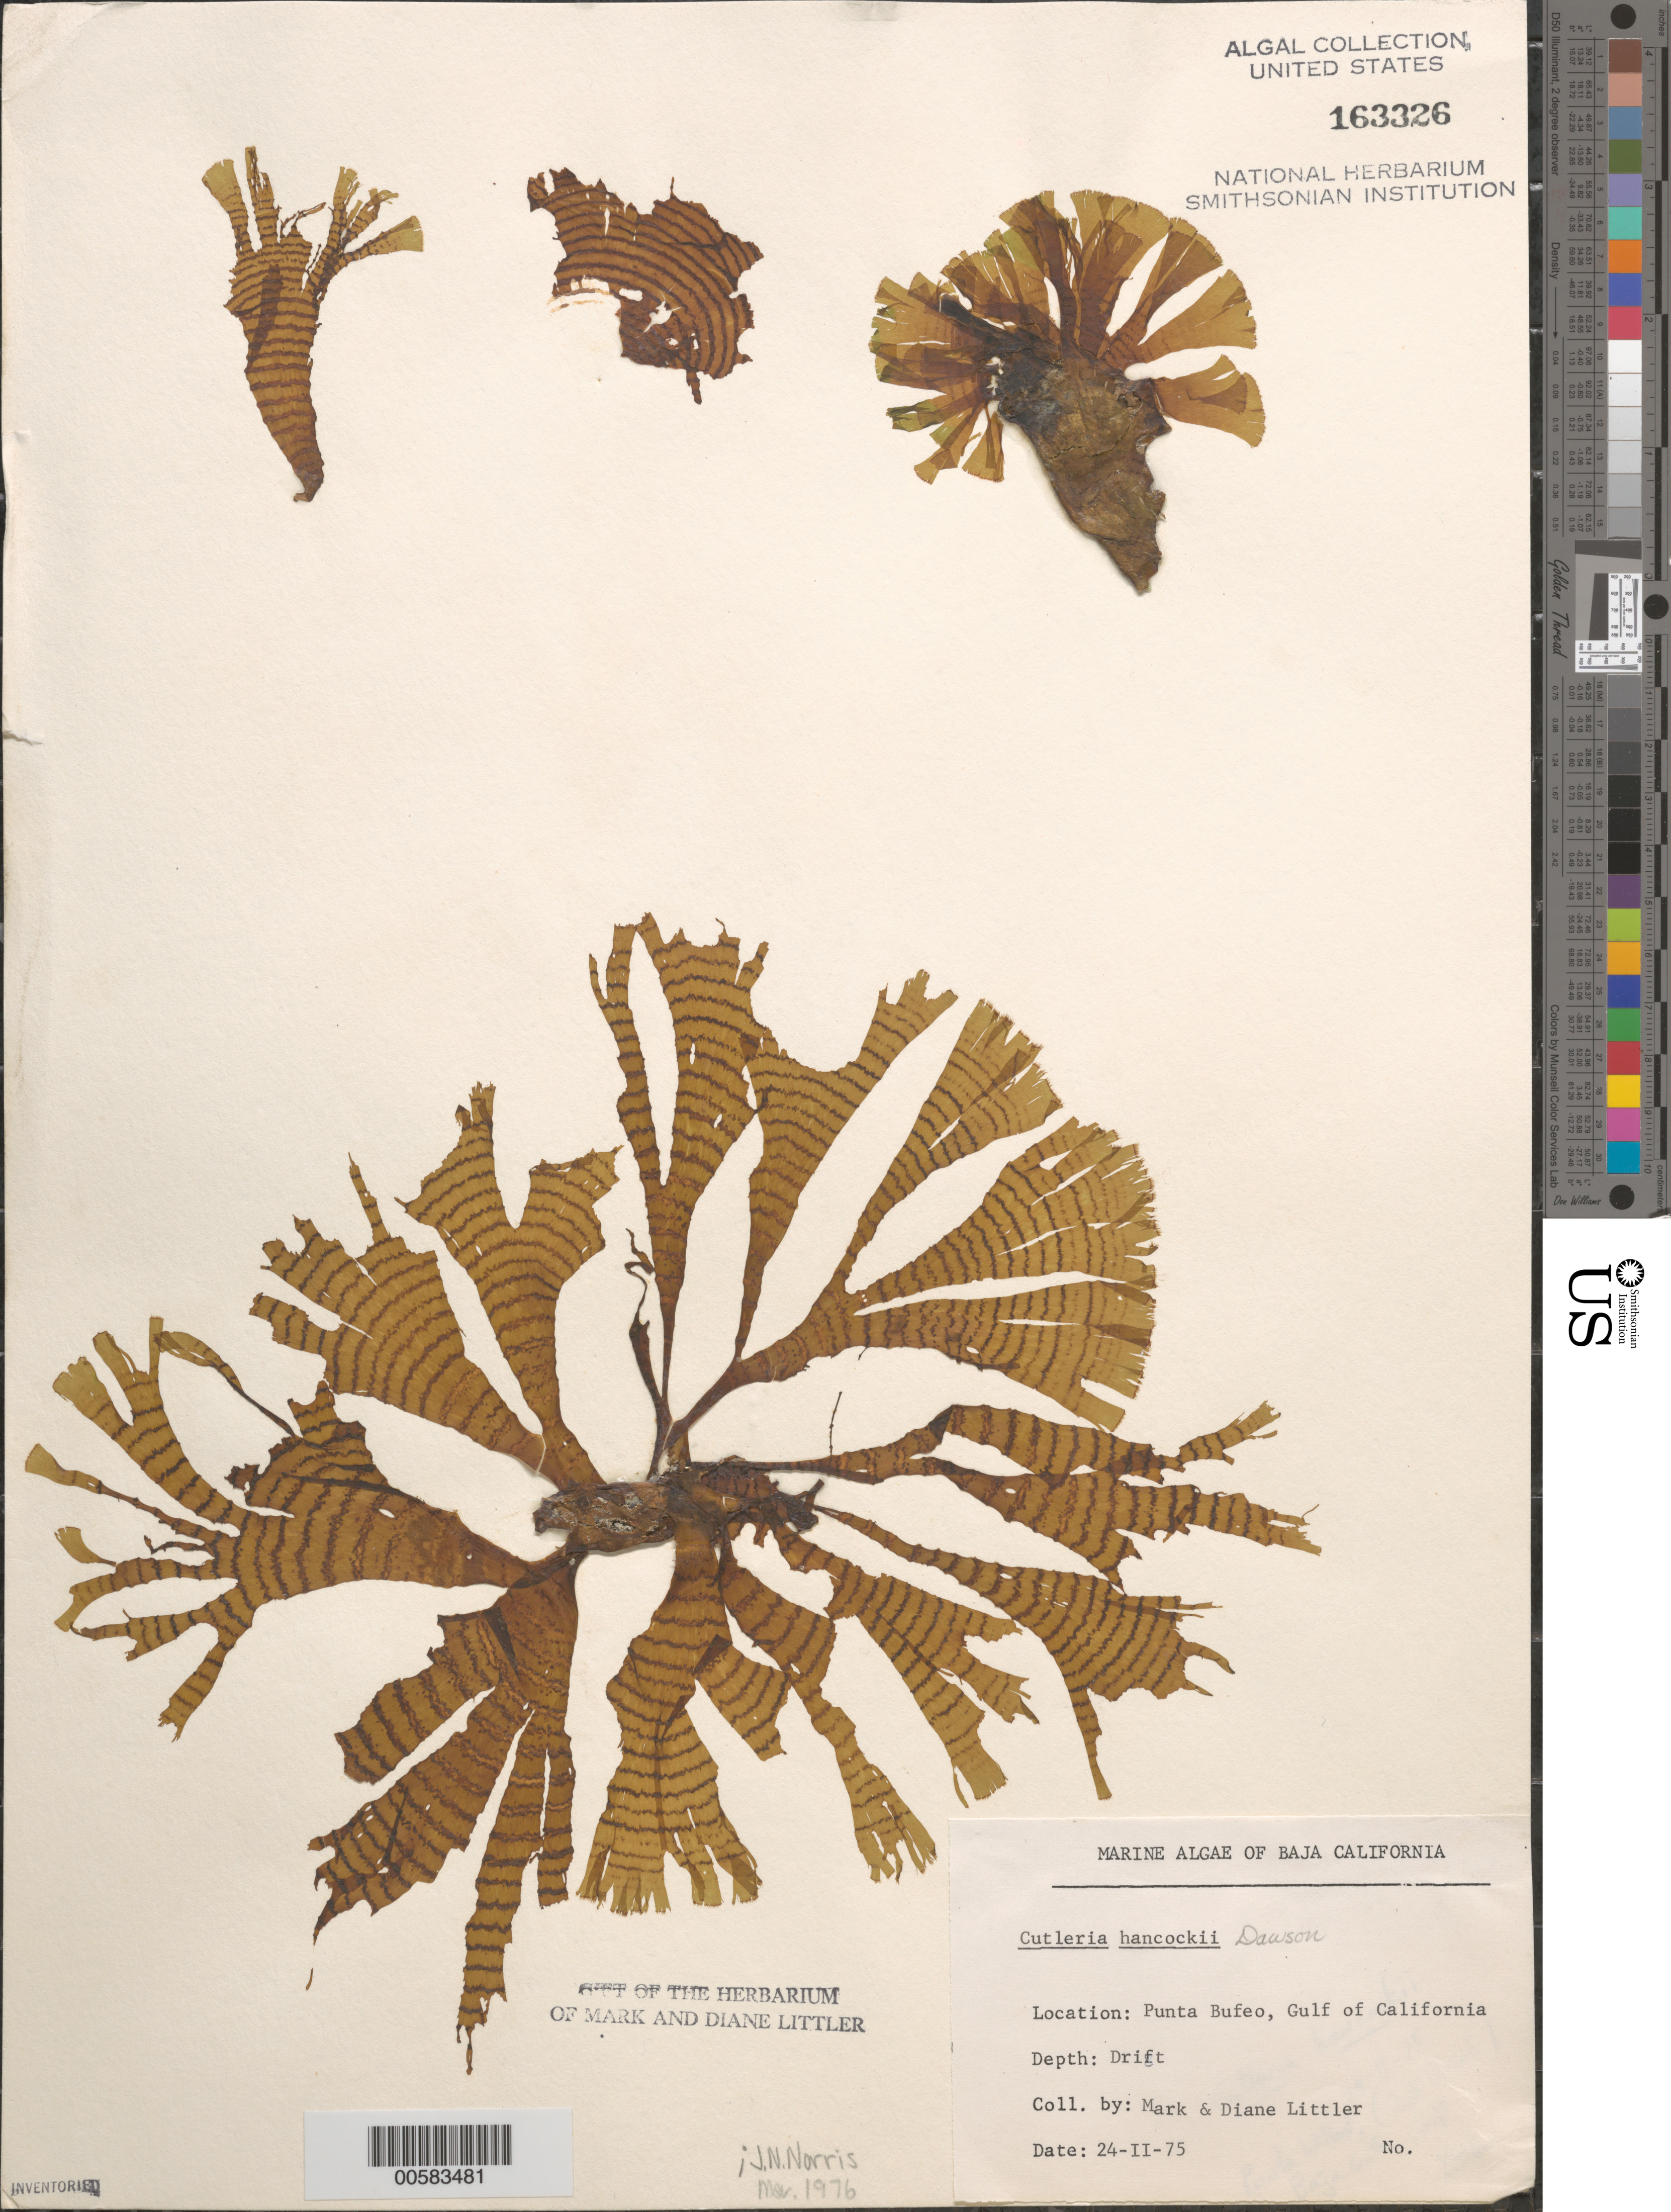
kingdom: Chromista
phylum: Ochrophyta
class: Phaeophyceae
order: Cutleriales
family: Cutleriaceae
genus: Cutleria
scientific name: Cutleria hancockii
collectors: M. M. Littler & D. S. Littler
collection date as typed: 24 Feb 1975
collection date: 1975-02-24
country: Mexico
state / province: Baja California Norte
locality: Punta Bufeo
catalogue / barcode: US 163326